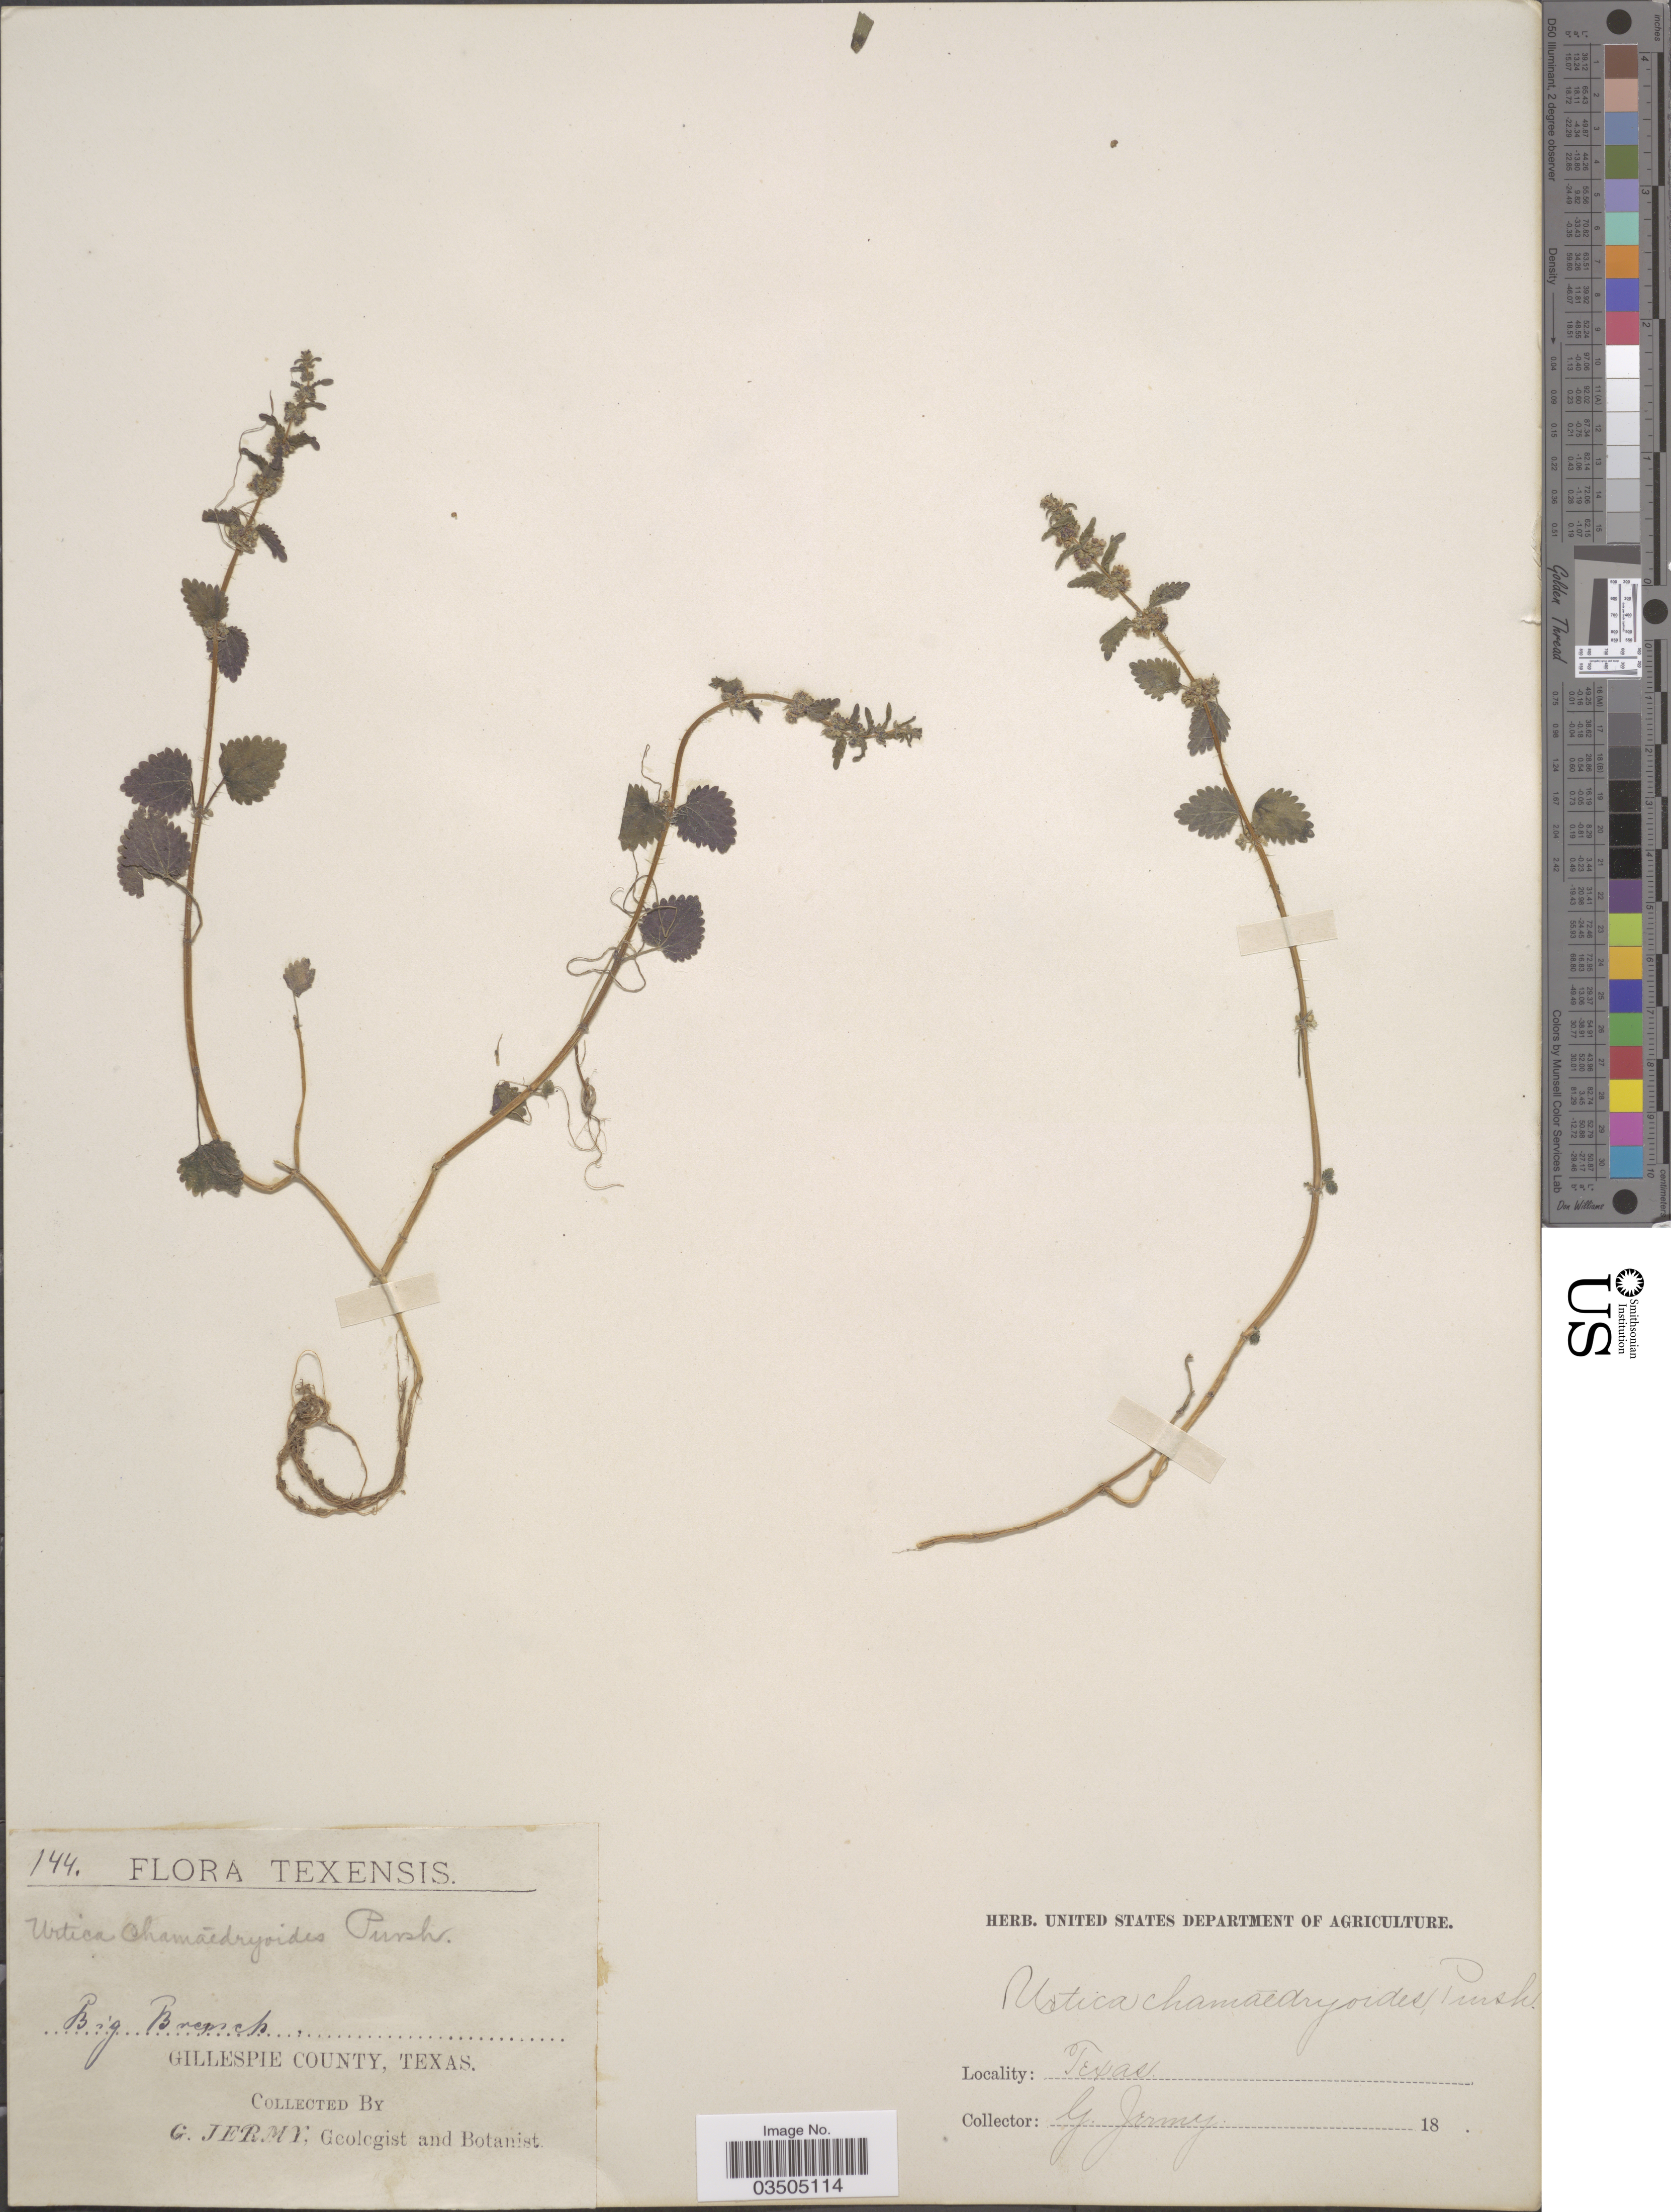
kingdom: Plantae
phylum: Tracheophyta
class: Magnoliopsida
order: Rosales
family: Urticaceae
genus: Urtica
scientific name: Urtica chamaedryoides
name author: Pursh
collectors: G. Jermy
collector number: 144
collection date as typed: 18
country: United States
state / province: Texas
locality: Big Branch.* Gillespie County.